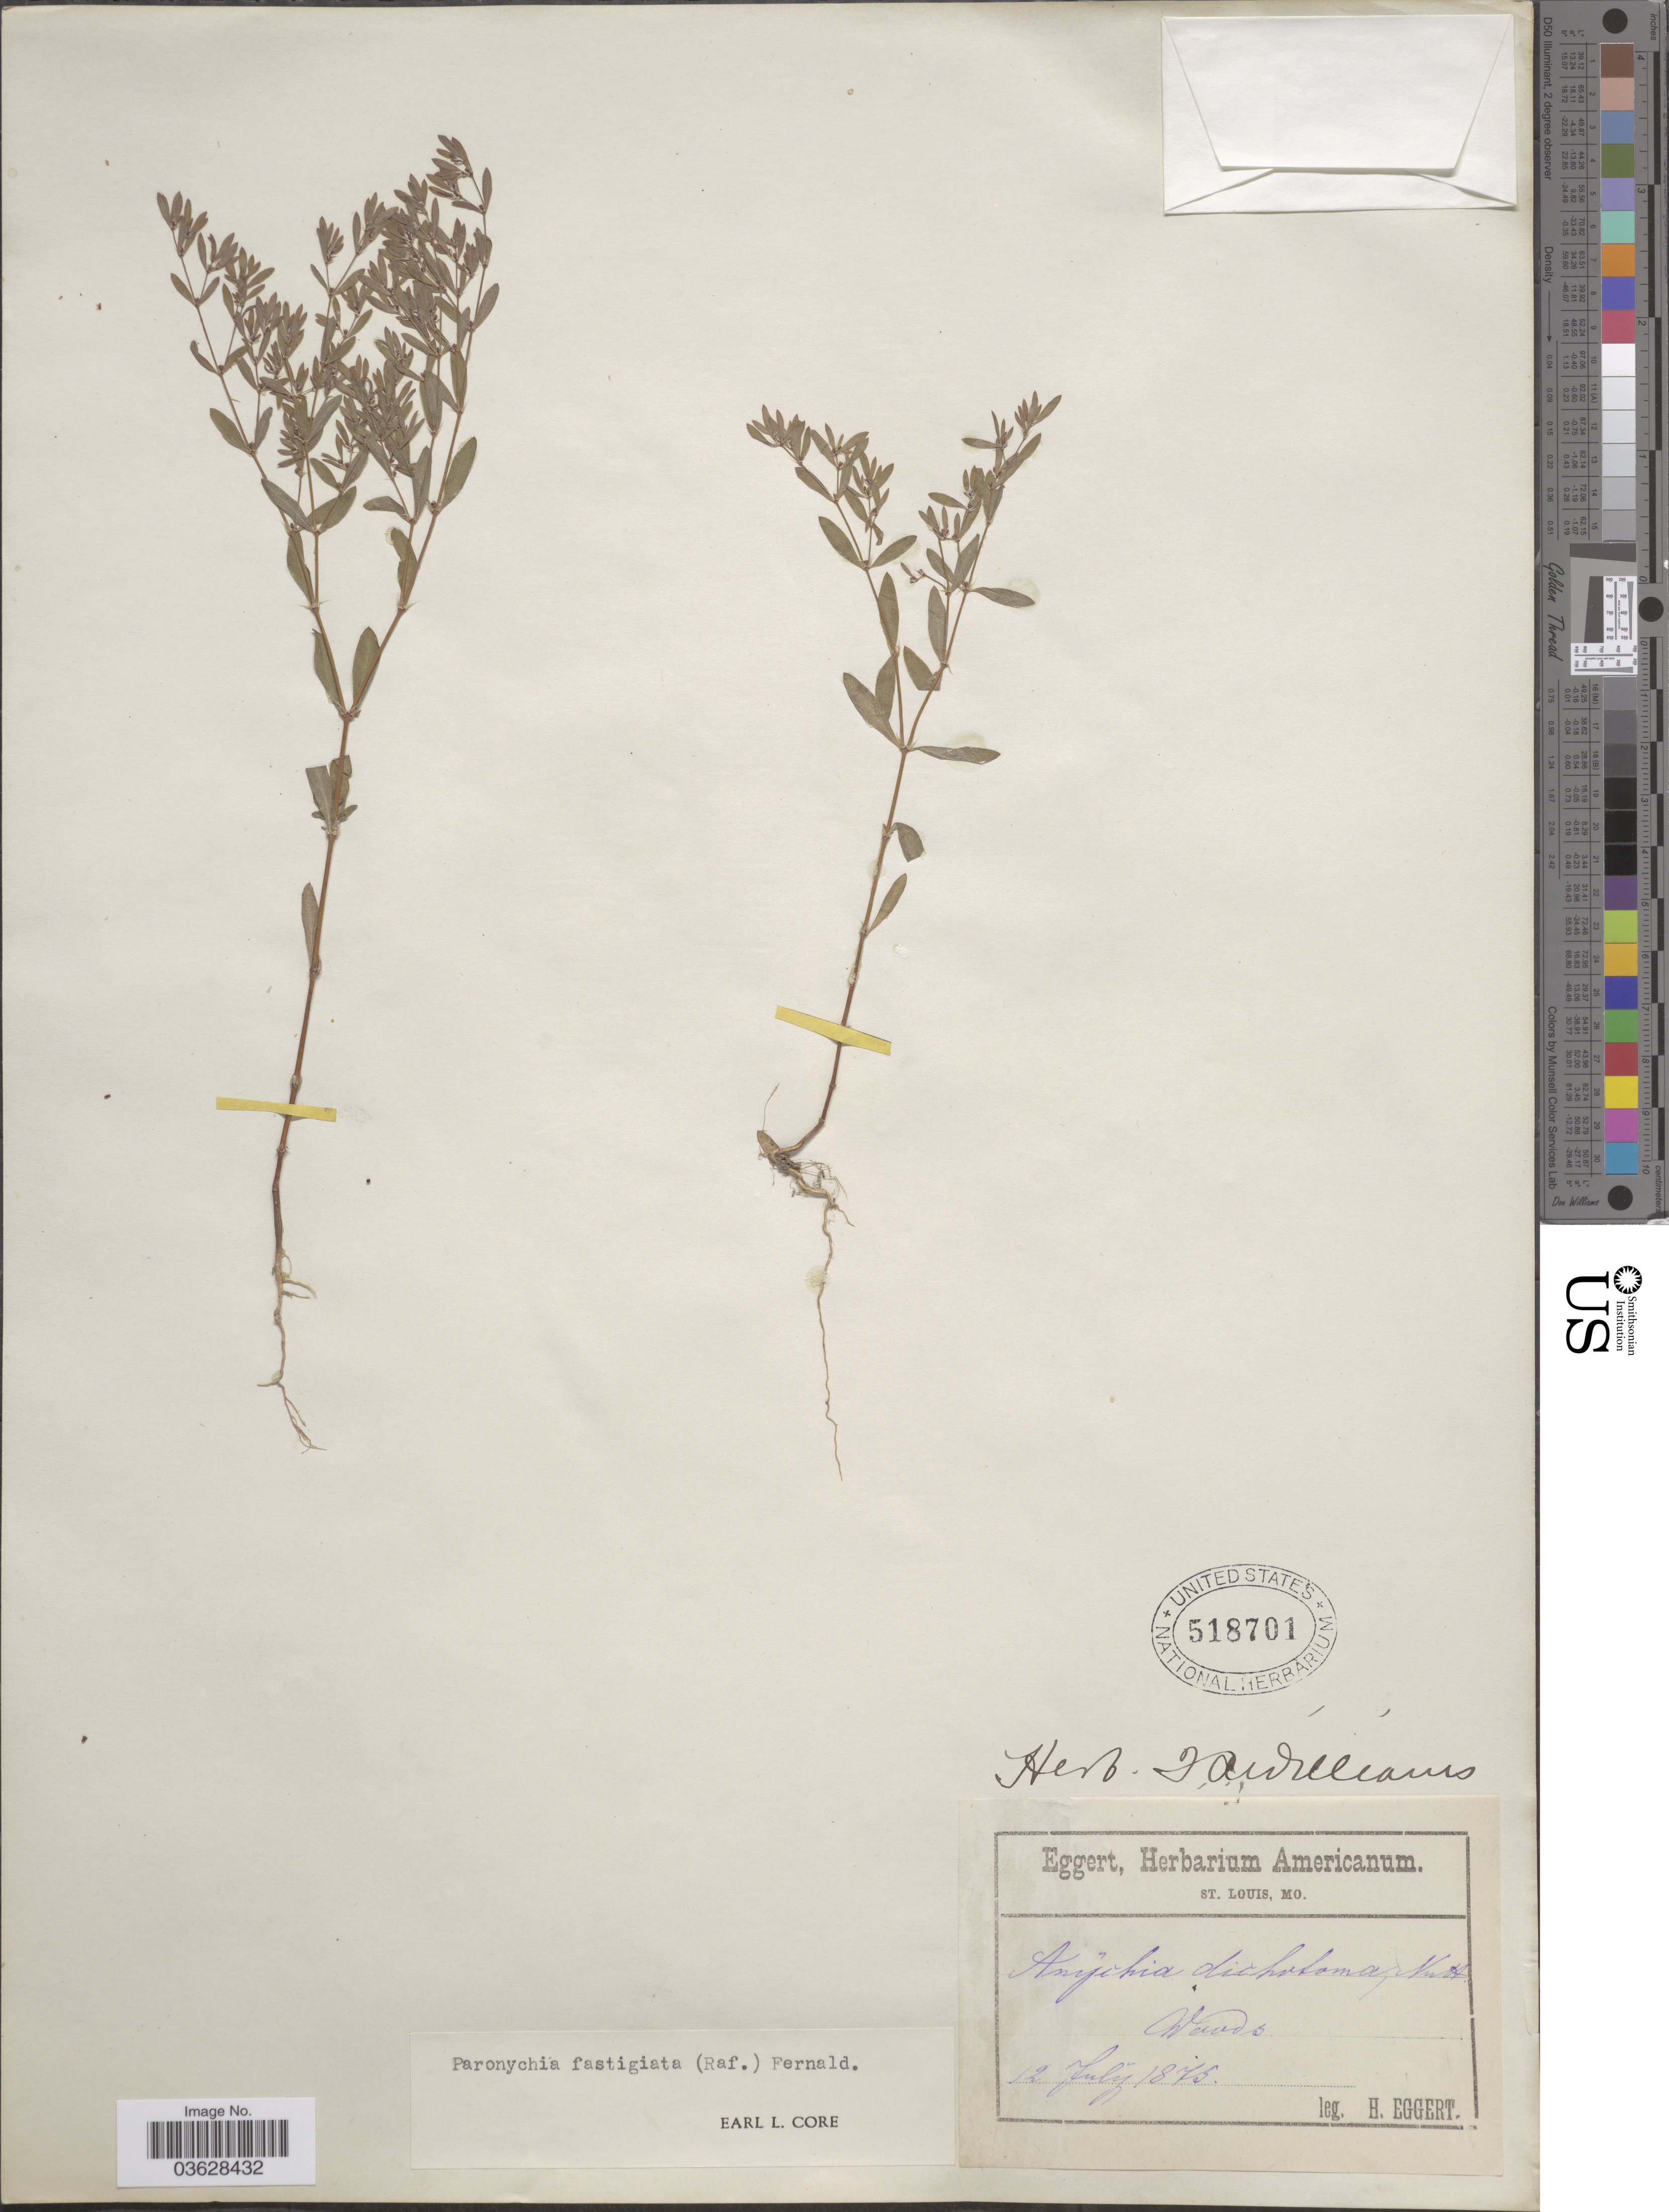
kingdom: Plantae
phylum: Tracheophyta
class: Magnoliopsida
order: Caryophyllales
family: Caryophyllaceae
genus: Paronychia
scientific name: Paronychia fastigiata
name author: (Raf.) Fernald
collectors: H. Eggert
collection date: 1875-07-12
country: United States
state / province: Missouri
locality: Woods.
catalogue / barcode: US 518701